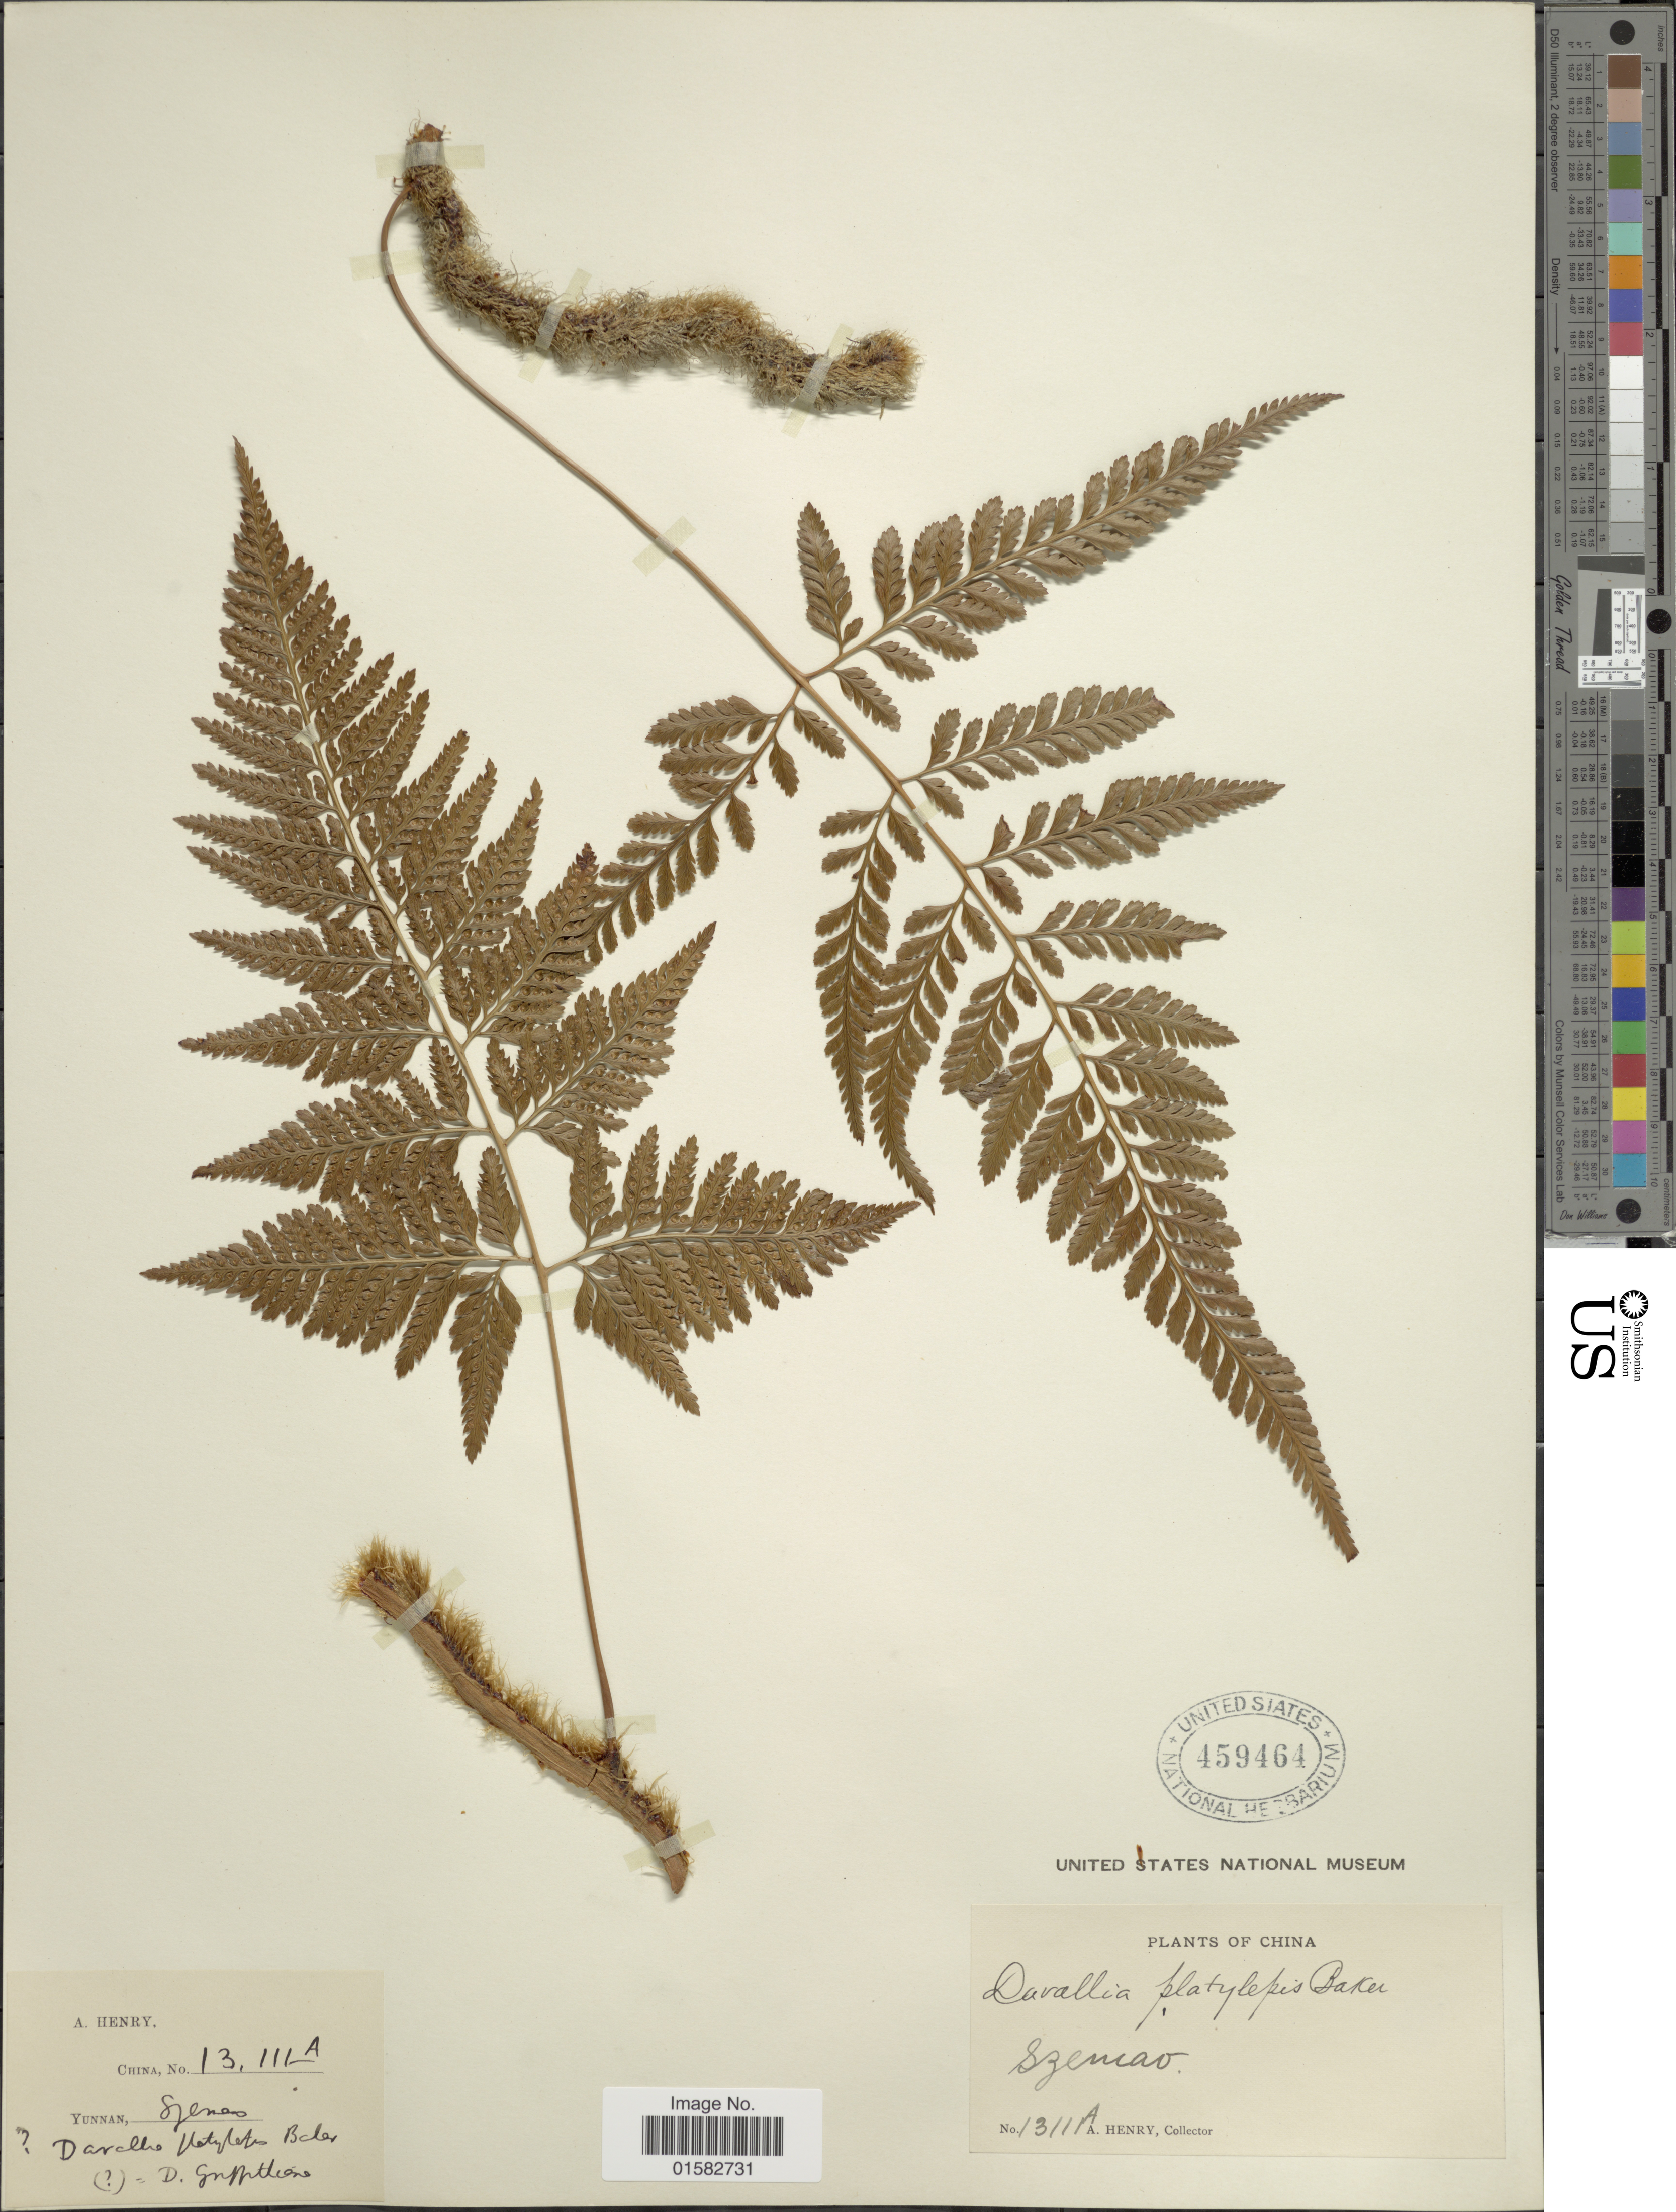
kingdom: Plantae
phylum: Tracheophyta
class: Polypodiopsida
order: Polypodiales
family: Davalliaceae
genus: Davallia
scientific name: Davallia griffithiana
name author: Hook.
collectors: A. Henry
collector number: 13111 A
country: China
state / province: Yunnan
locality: Yunnan, Szemao.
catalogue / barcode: US 459464